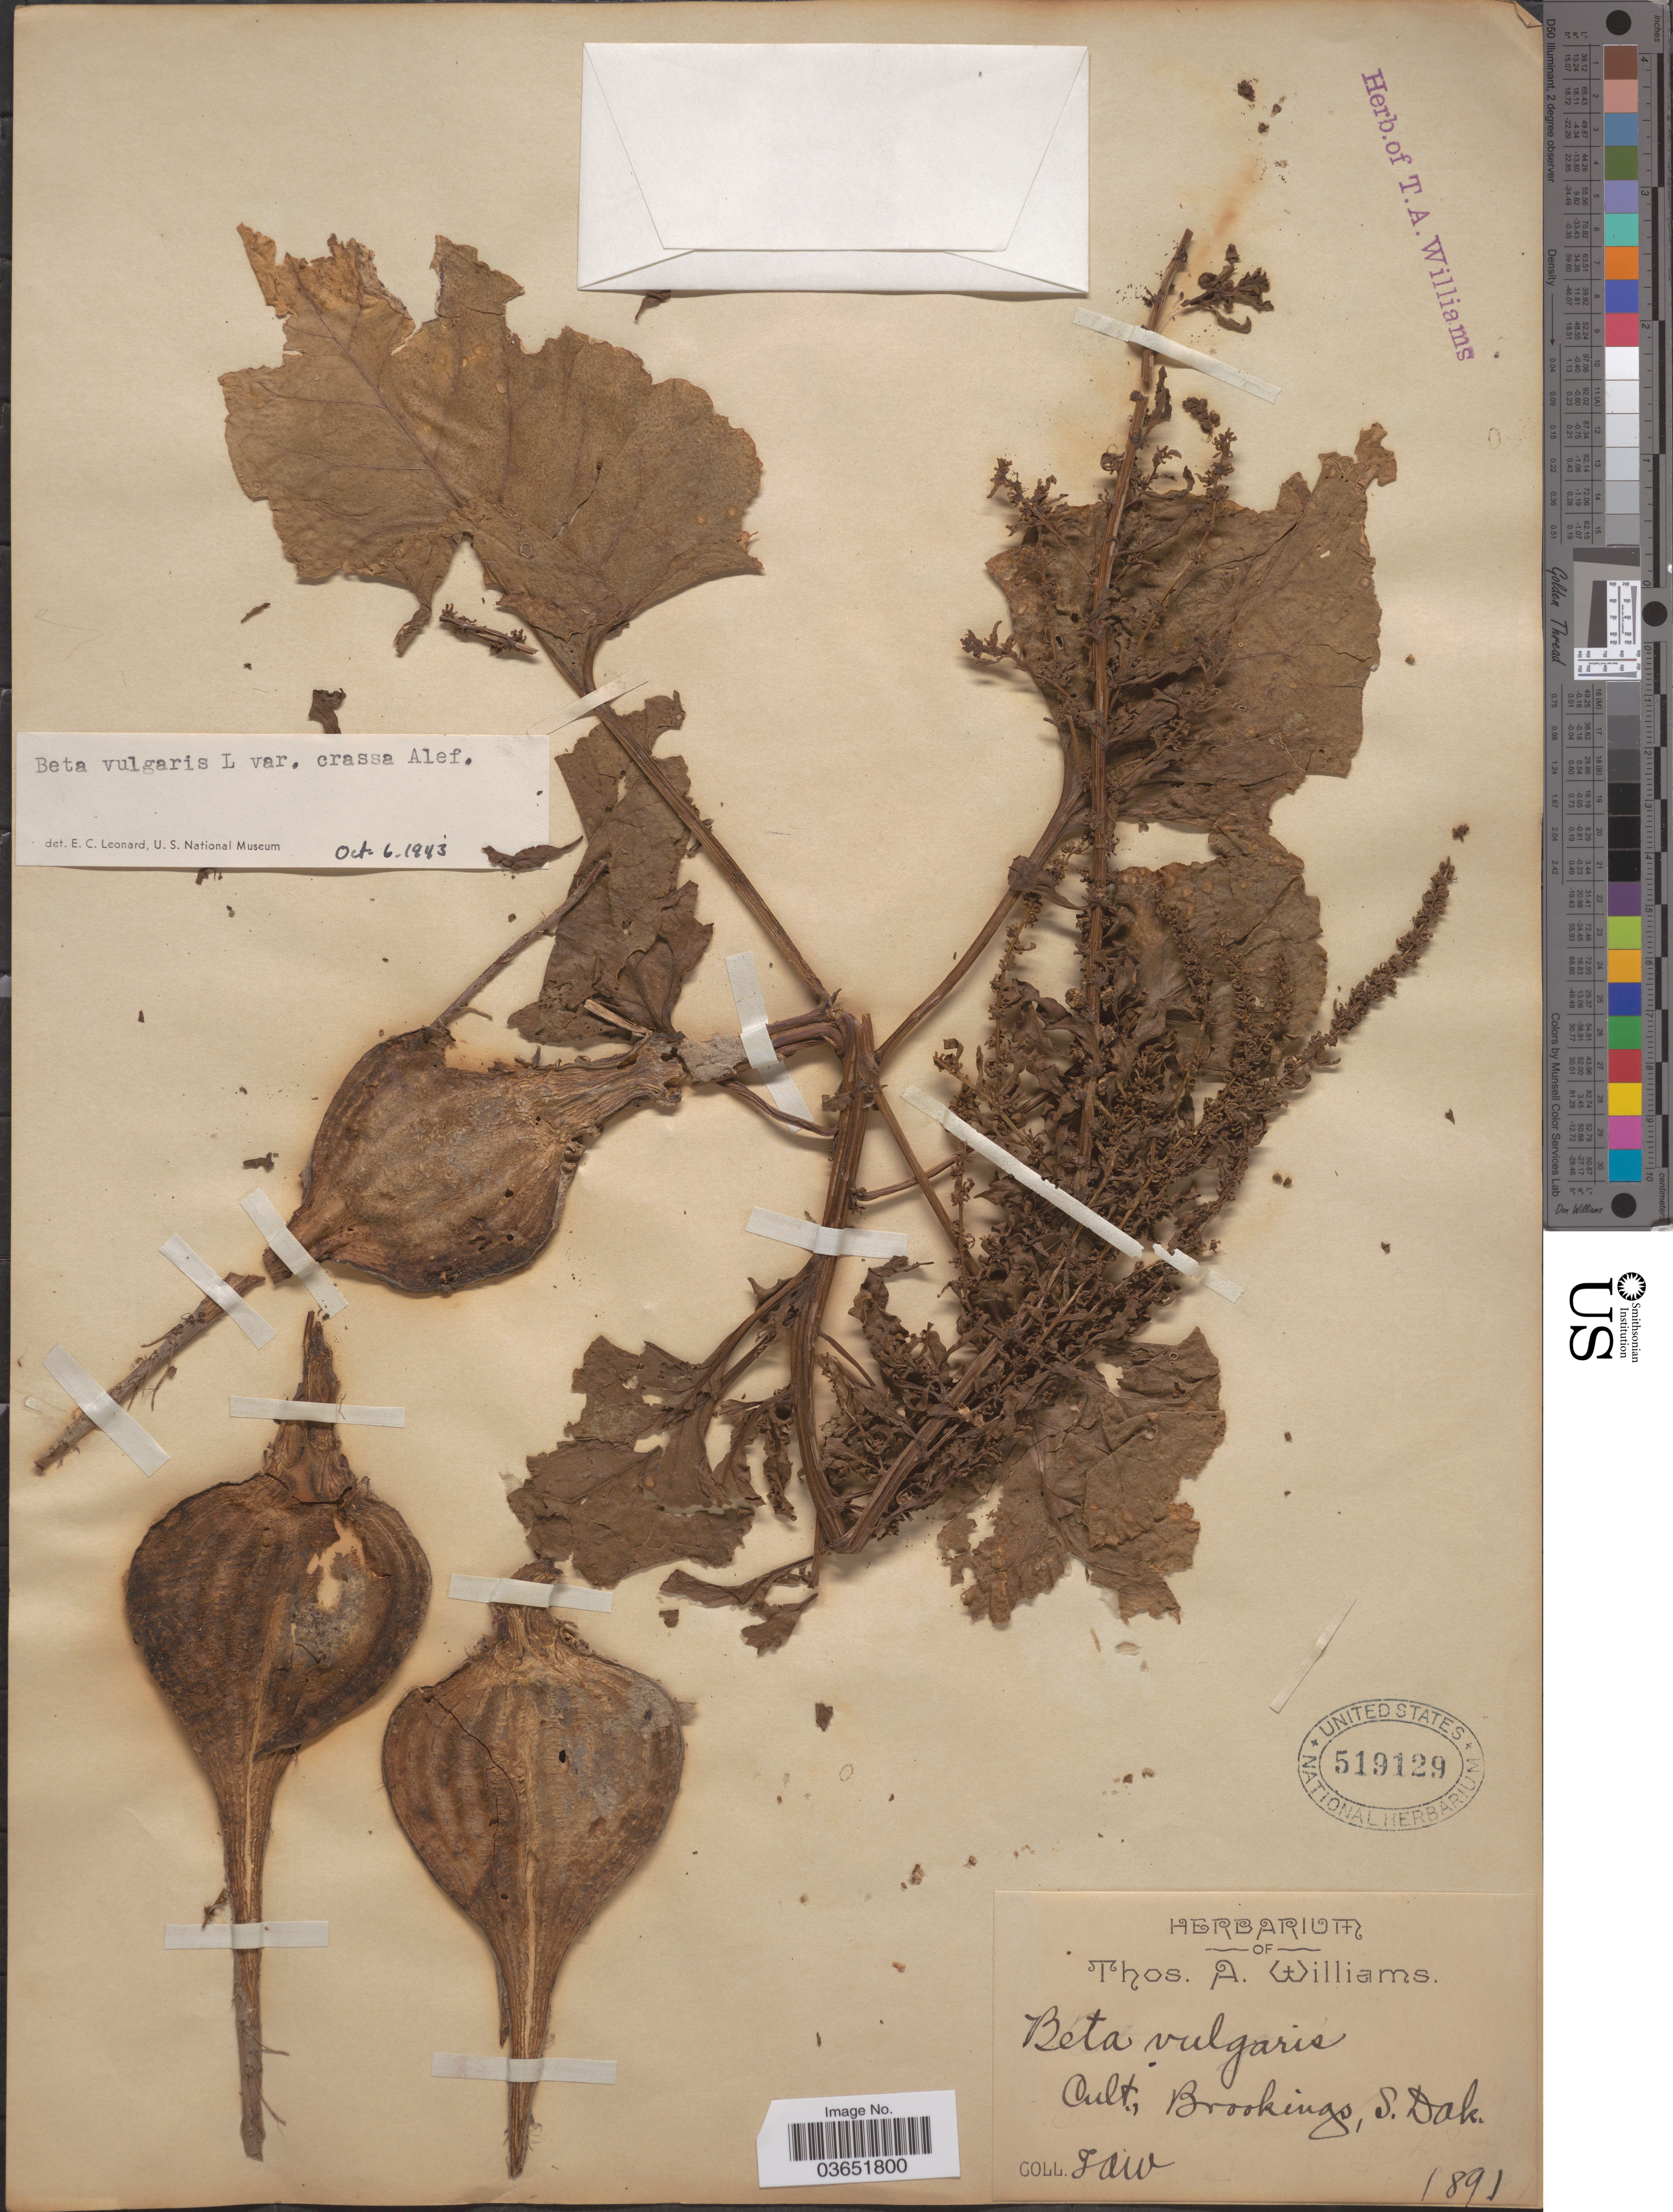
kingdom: Plantae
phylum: Tracheophyta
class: Magnoliopsida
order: Caryophyllales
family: Amaranthaceae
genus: Beta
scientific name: Beta vulgaris var. crassa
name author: Alef.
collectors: T. A. Williams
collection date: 1891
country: United States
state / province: South Dakota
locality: Brookings.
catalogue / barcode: US 519129